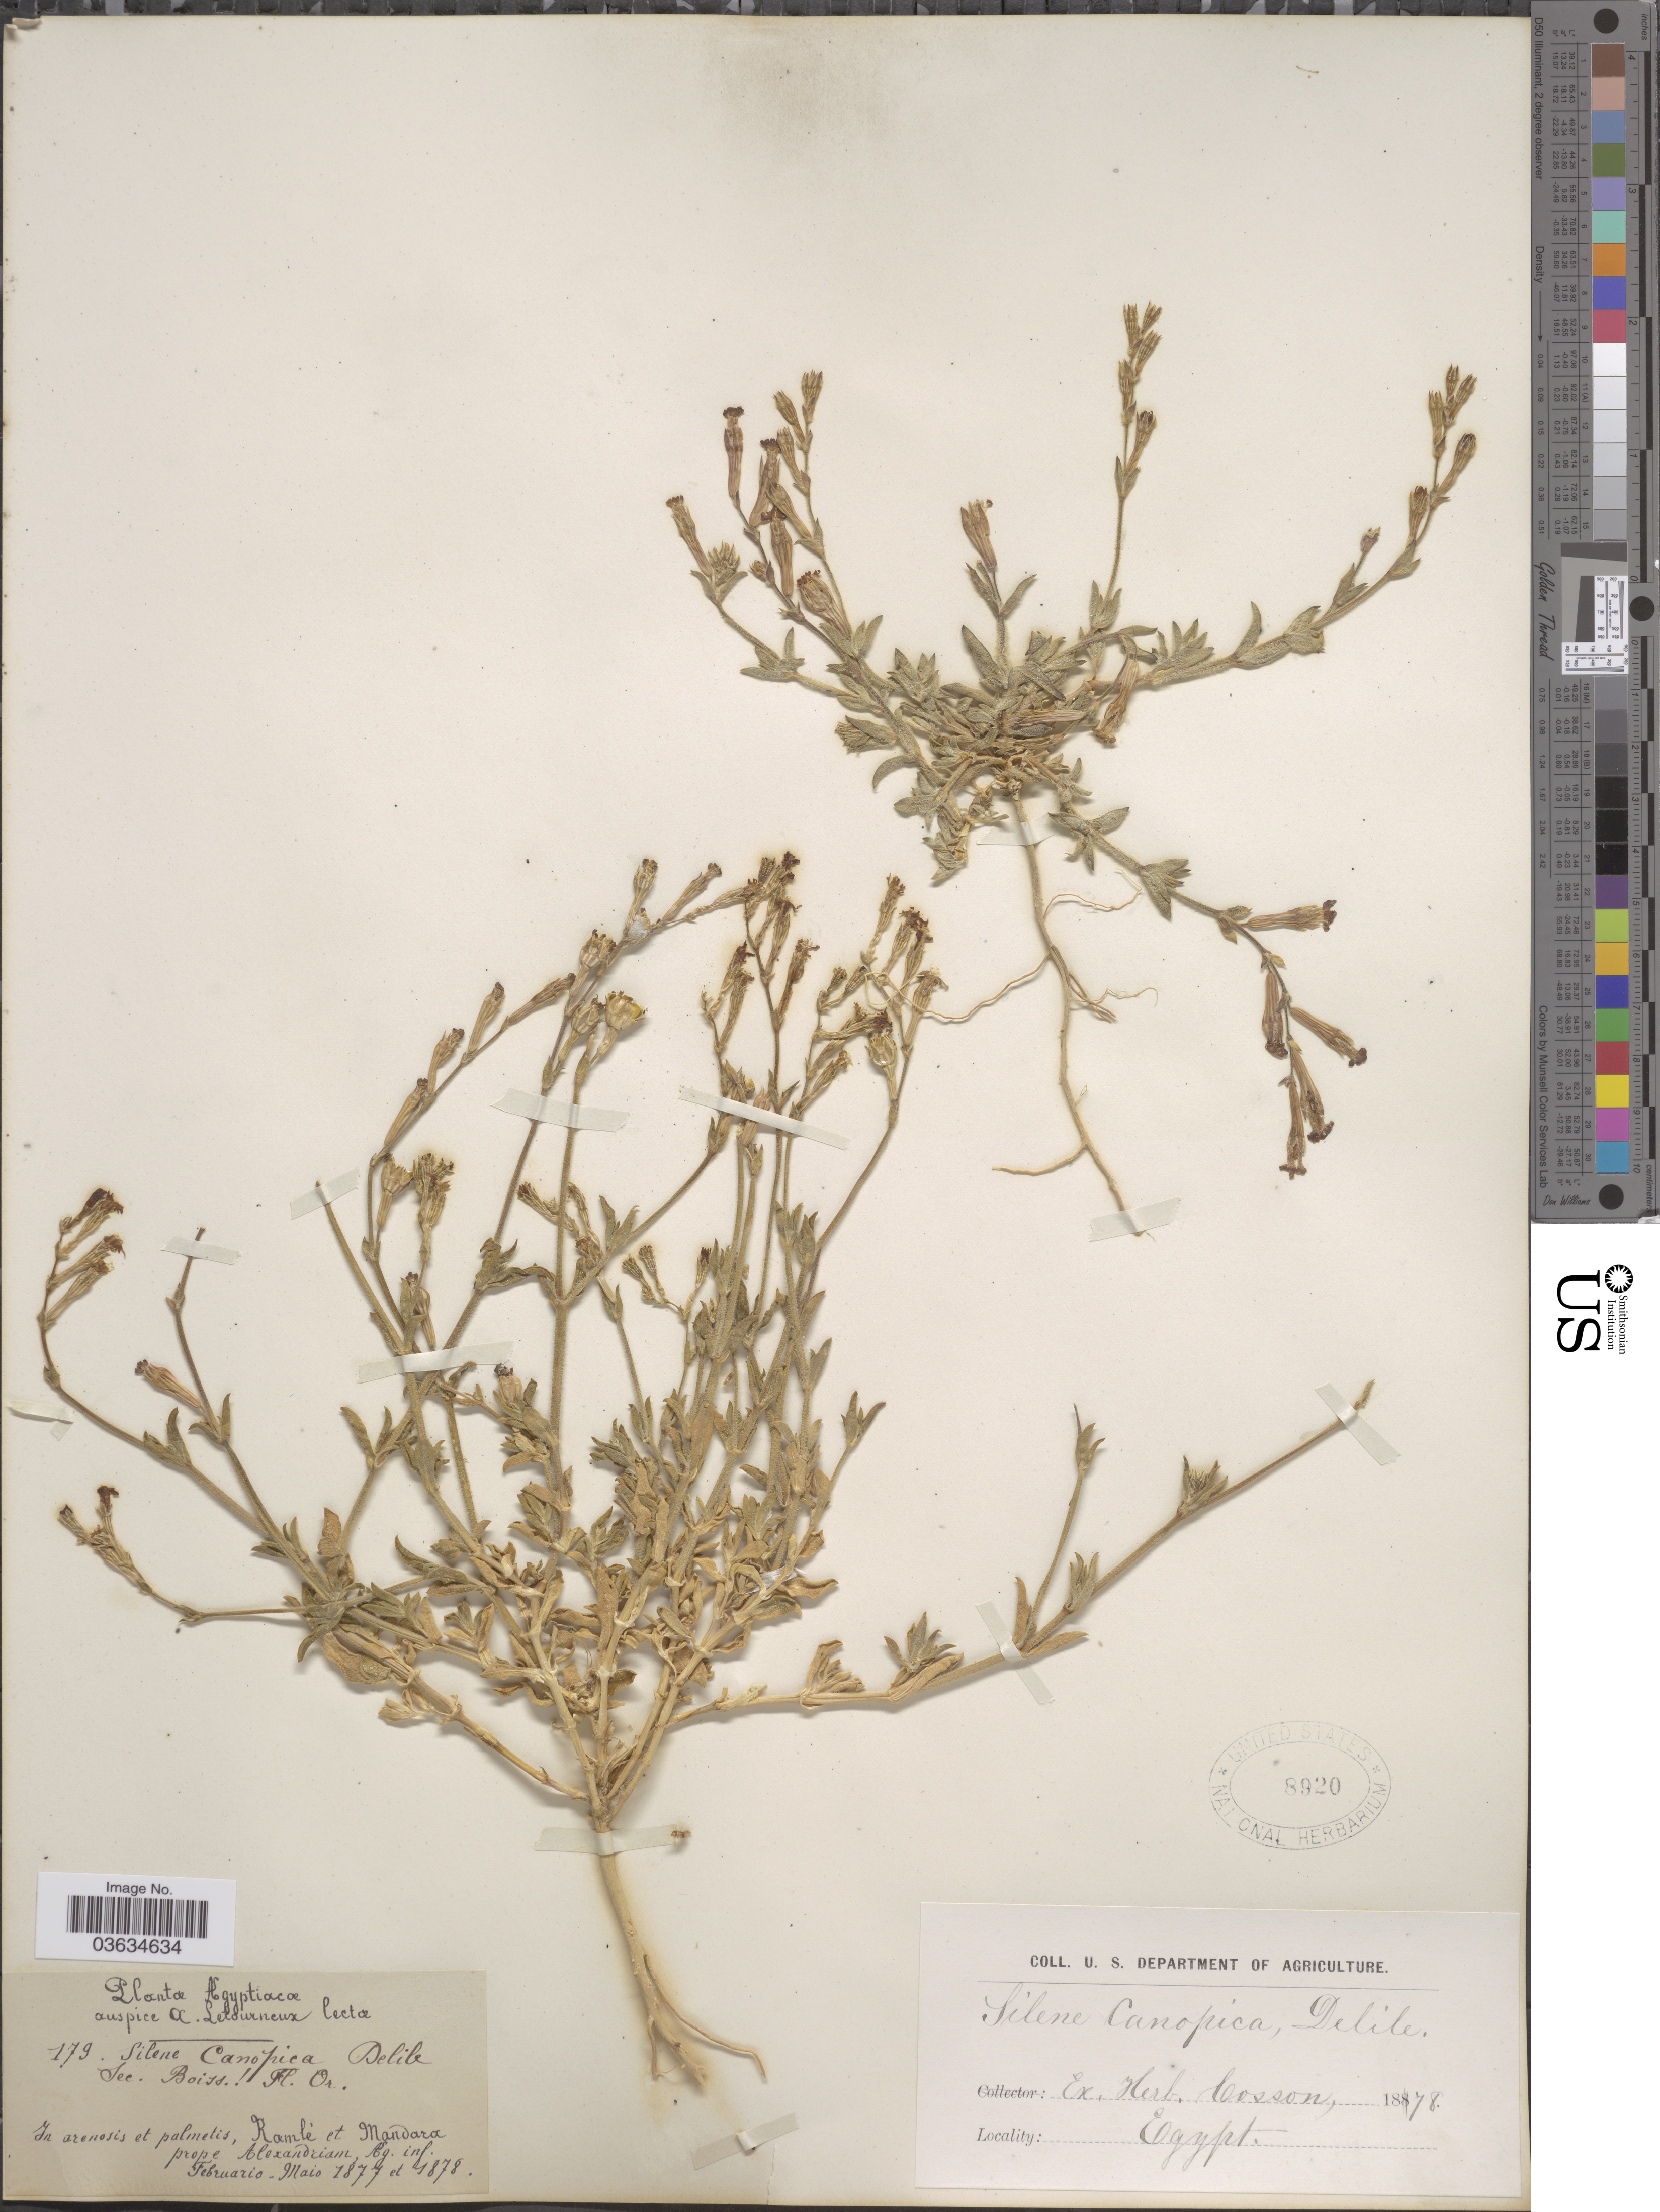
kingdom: Plantae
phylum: Tracheophyta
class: Magnoliopsida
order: Caryophyllales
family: Caryophyllaceae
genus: Silene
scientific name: Silene canopica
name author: Boiss.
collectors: A. Letourneux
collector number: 179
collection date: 1877-02/1878-05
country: Egypt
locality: In arenosis et palmetis, Ramlé et Mandara prope Alexandriam.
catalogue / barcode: US 8920